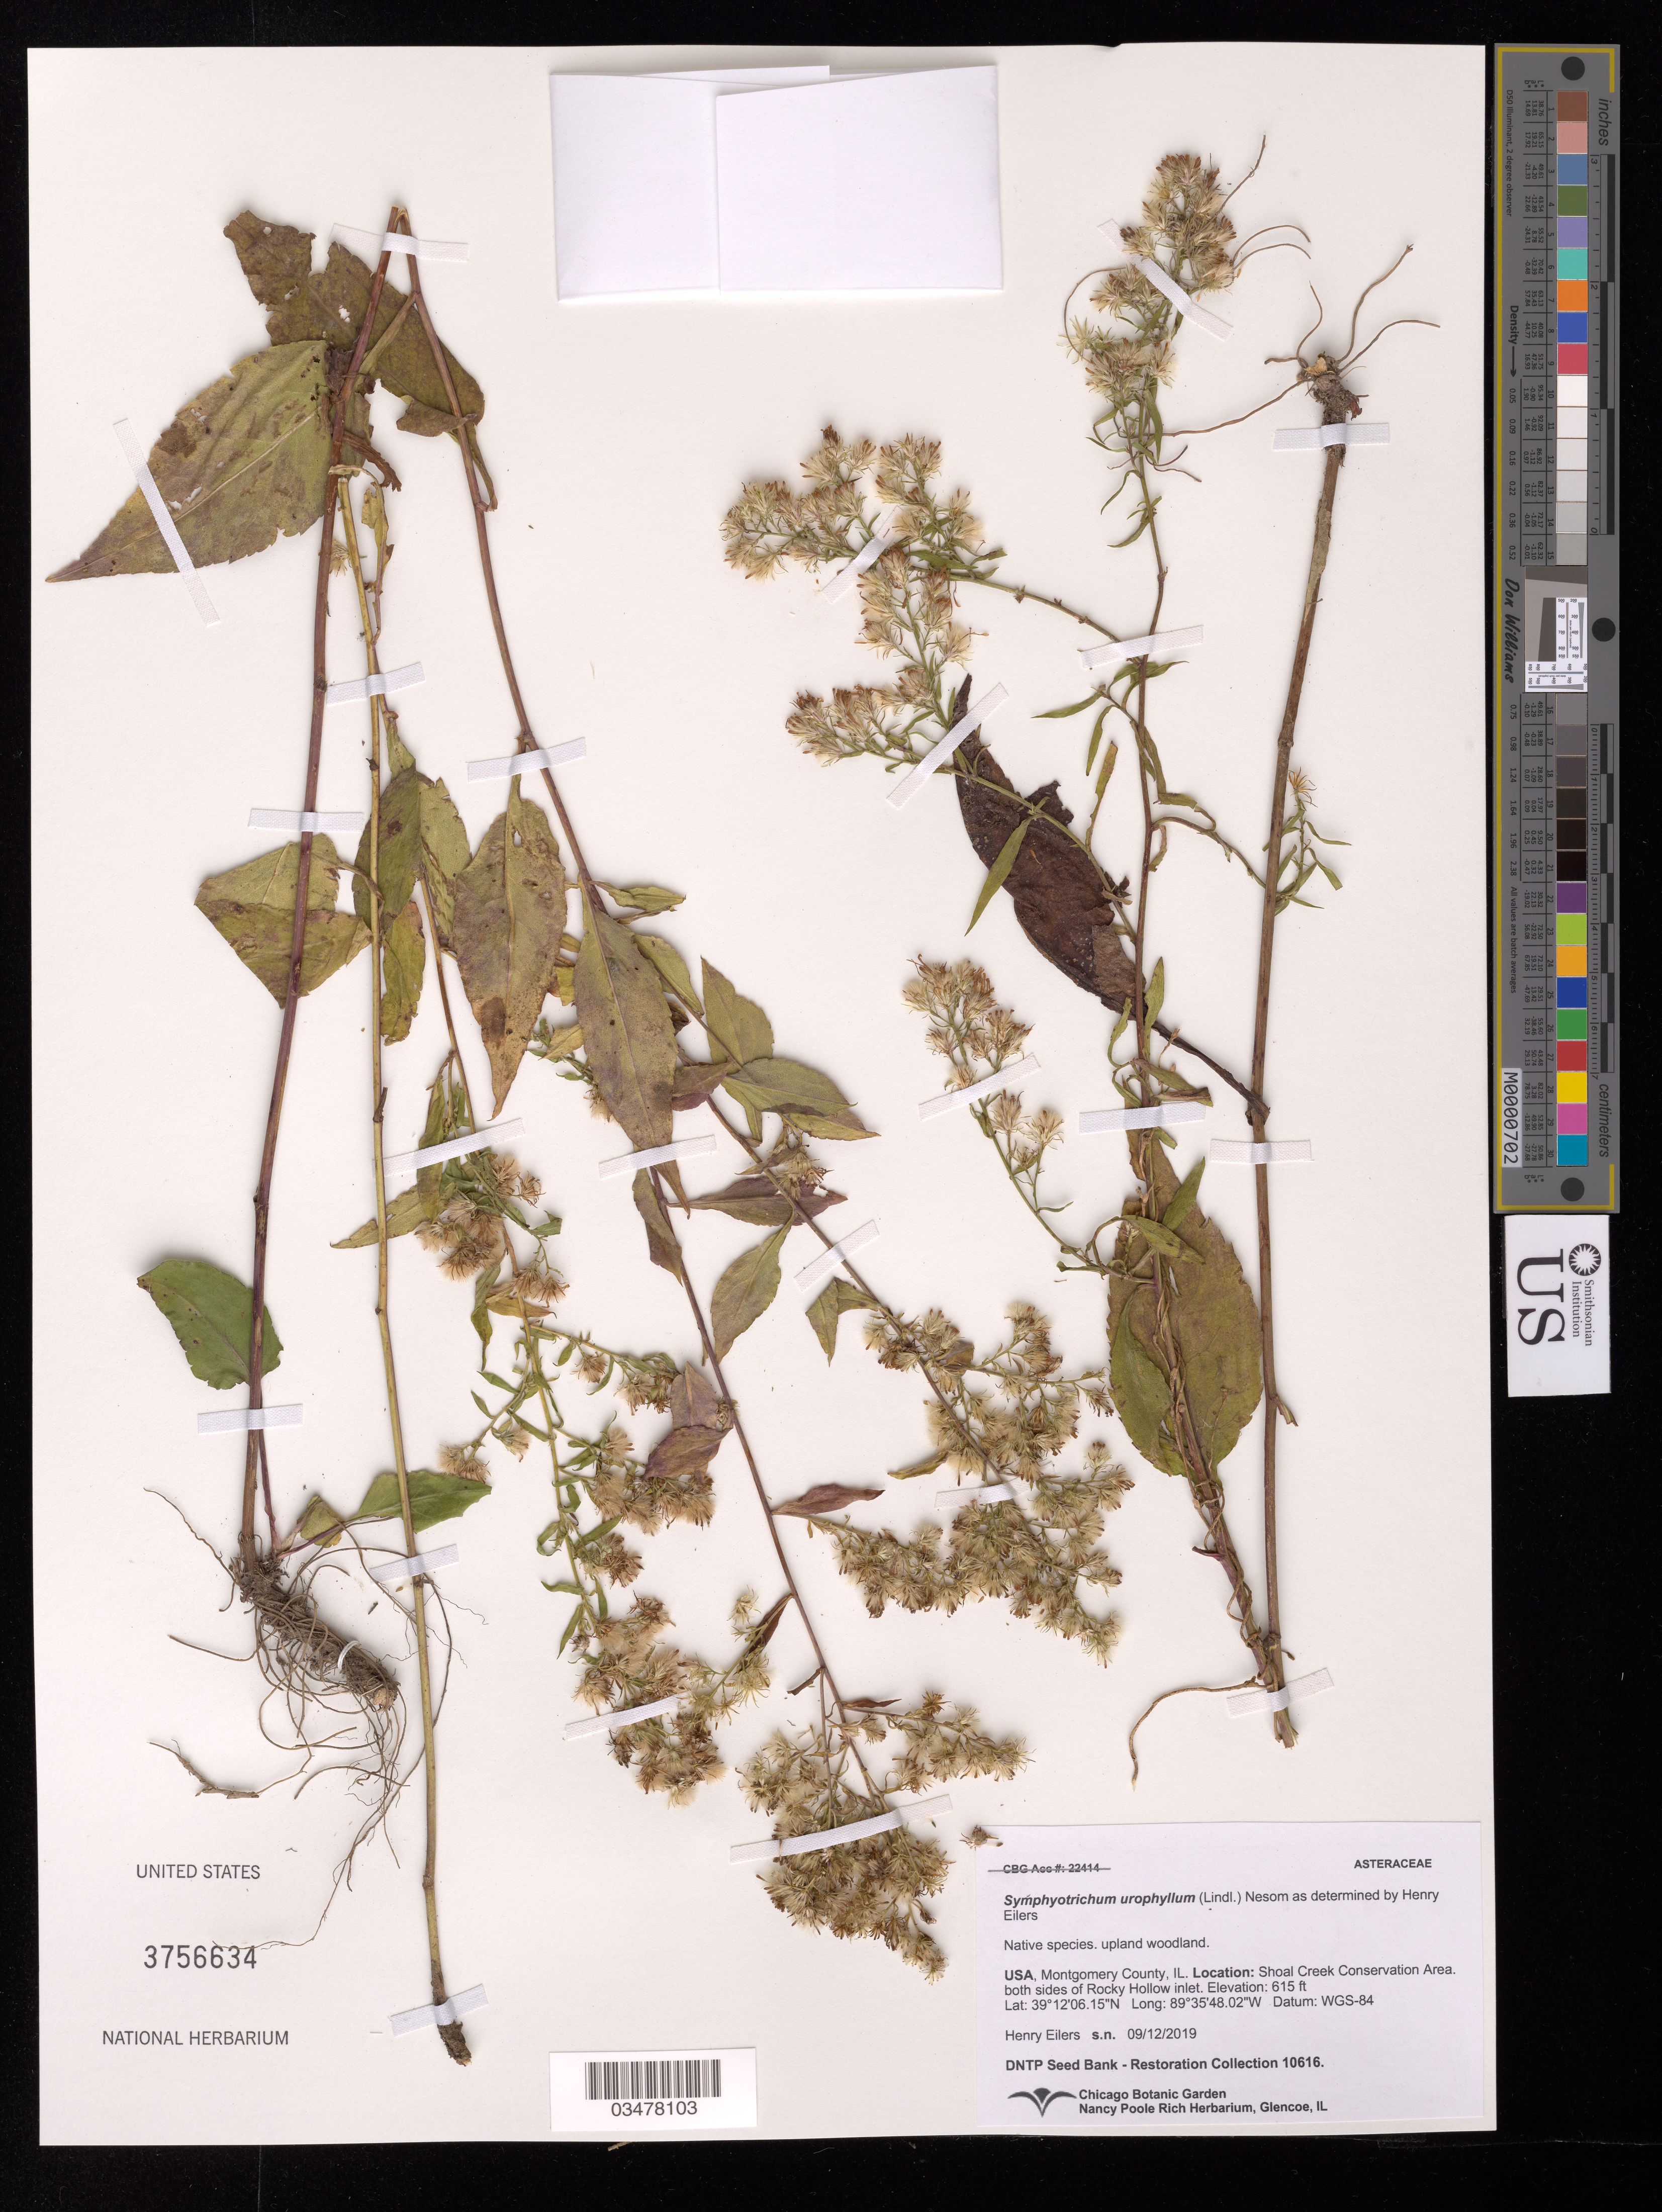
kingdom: Plantae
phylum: Tracheophyta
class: Magnoliopsida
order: Asterales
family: Asteraceae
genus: Symphyotrichum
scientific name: Symphyotrichum urophyllum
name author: (Lindl. ex DC.) G.L. Nesom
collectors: H. Eilers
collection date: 2019-09-12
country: United States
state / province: Illinois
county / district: Montgomery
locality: Shoal Creek Conservation Area, both sides of Rocky Hollow inlet.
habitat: Upland woodland.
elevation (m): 187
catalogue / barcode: US 3756634